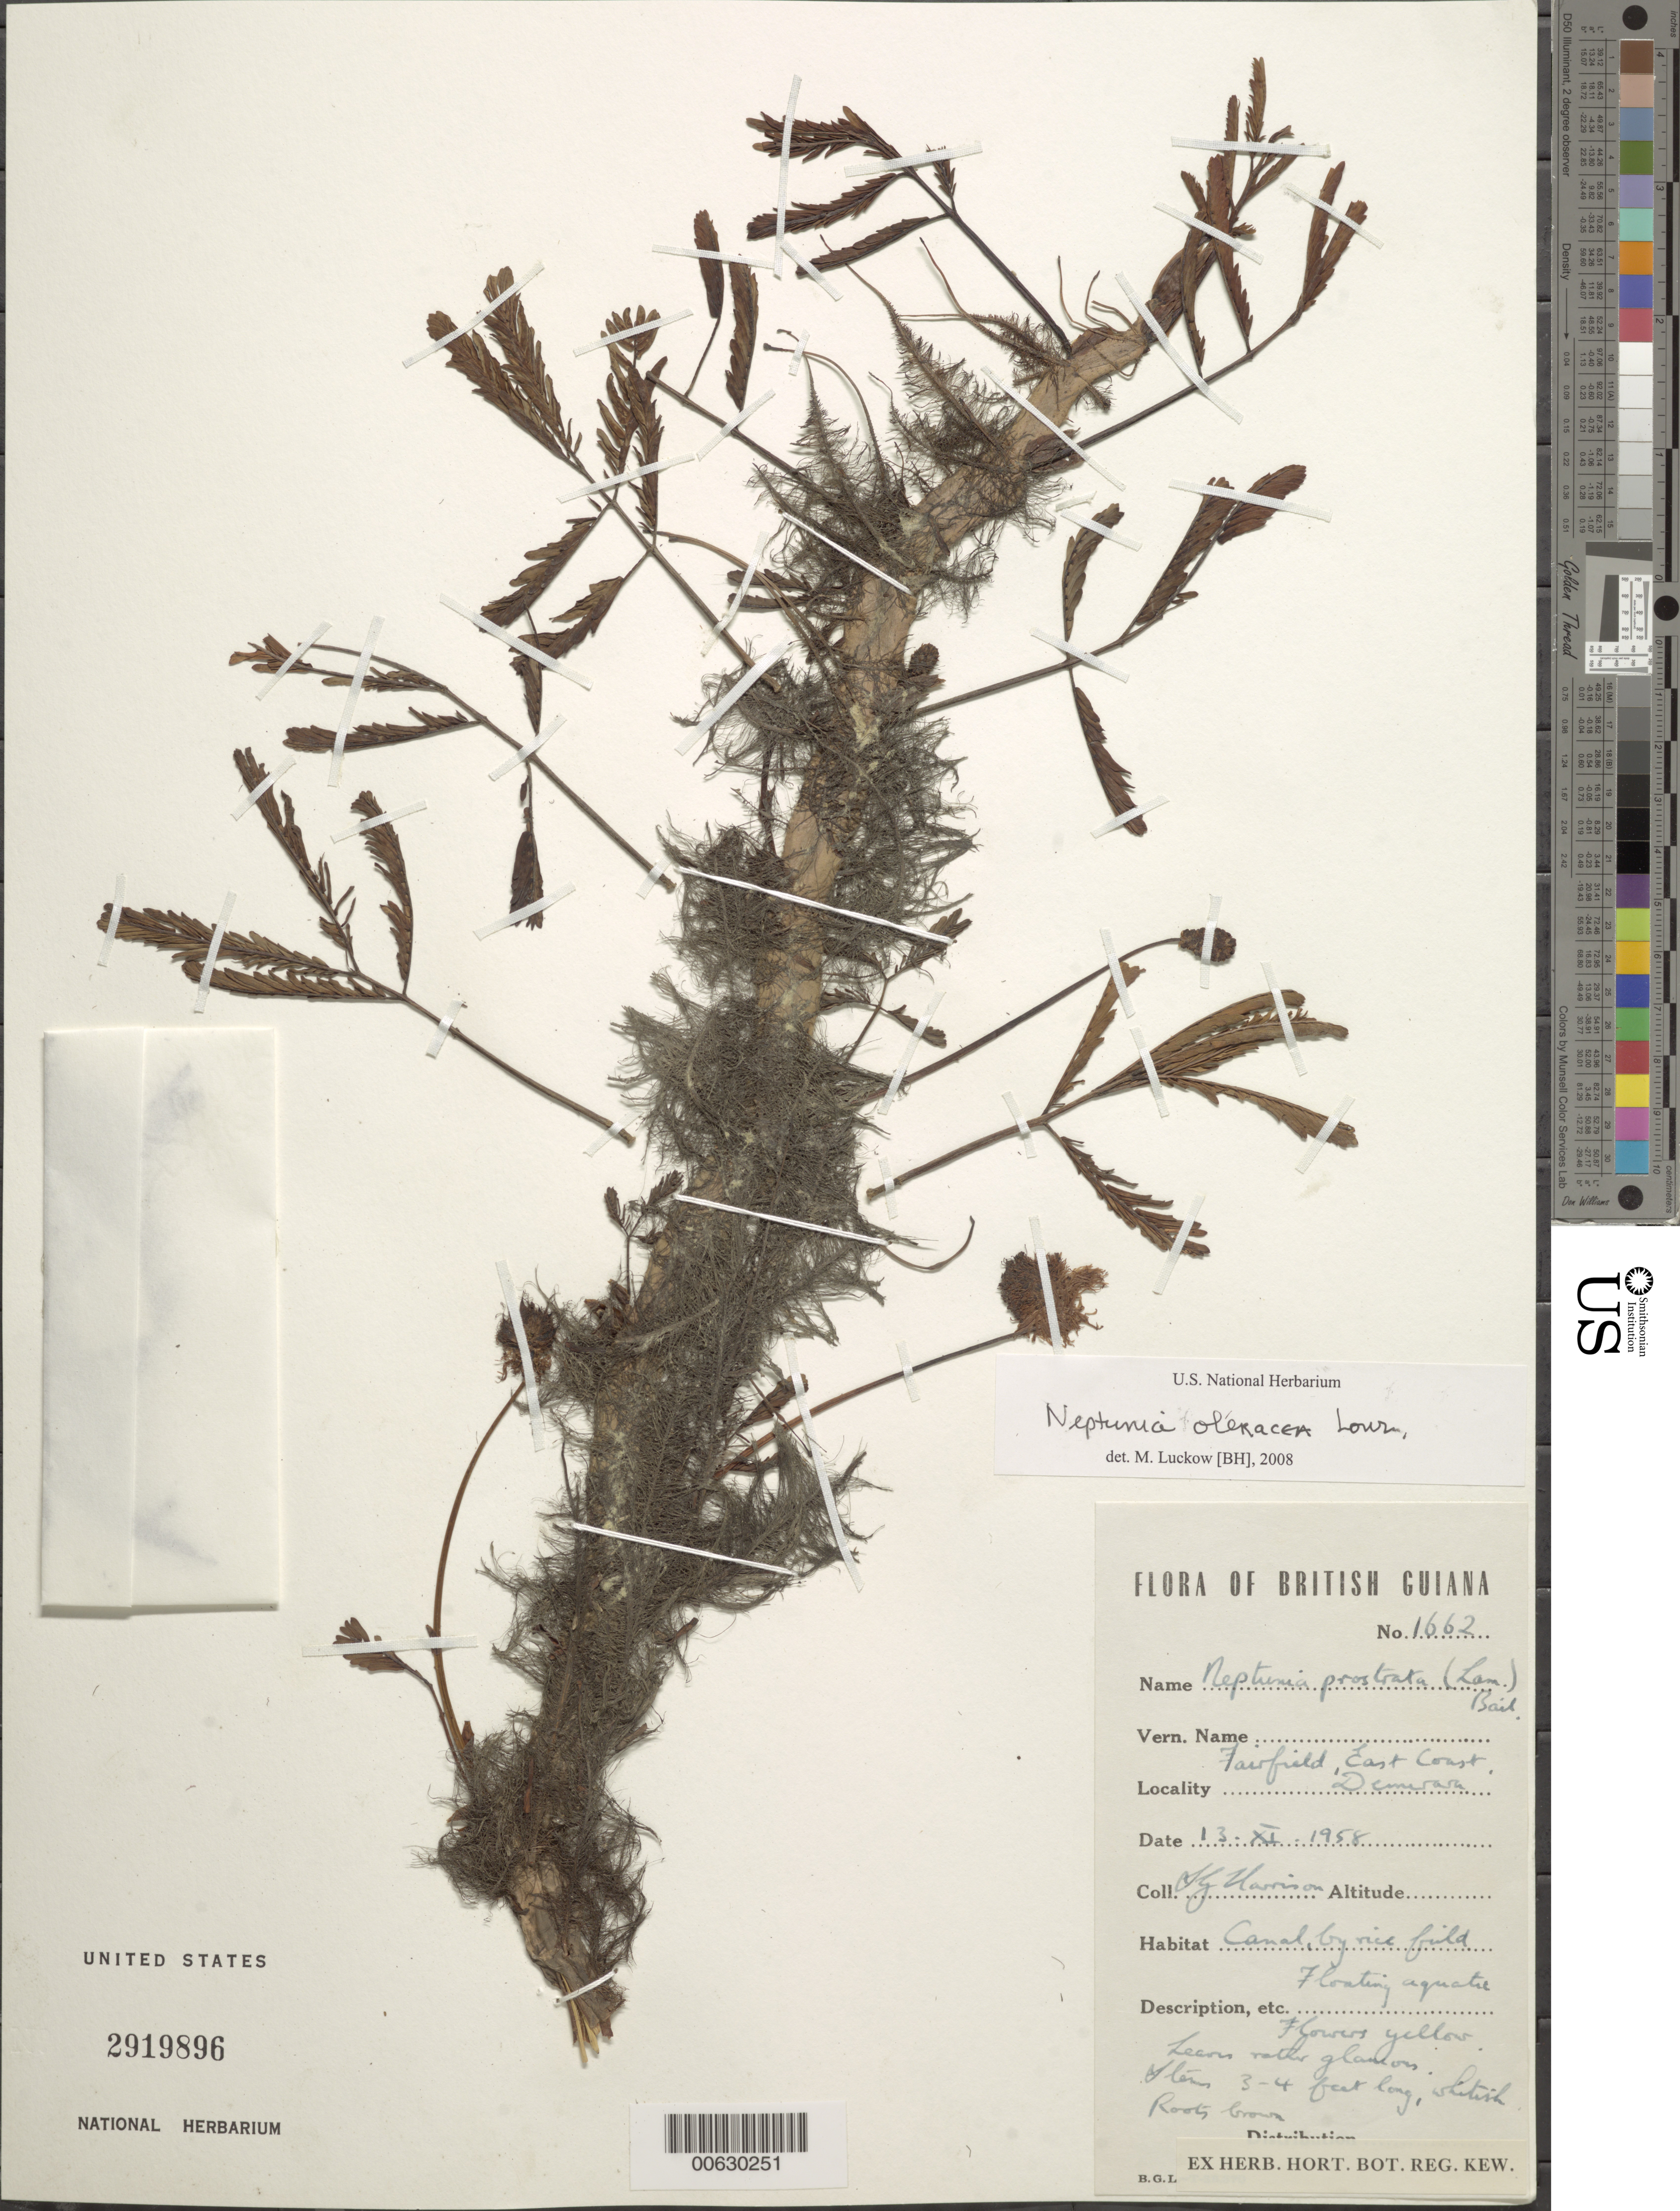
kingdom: Plantae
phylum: Tracheophyta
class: Magnoliopsida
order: Fabales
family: Fabaceae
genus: Neptunia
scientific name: Neptunia oleracea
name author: Lour.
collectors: S. G. Harrison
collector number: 1662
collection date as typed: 13-Nov-58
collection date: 1958-11-13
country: Guyana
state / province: Demerara-Mahaica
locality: East Coast Demerara, Fairfield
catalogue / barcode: US 2919896